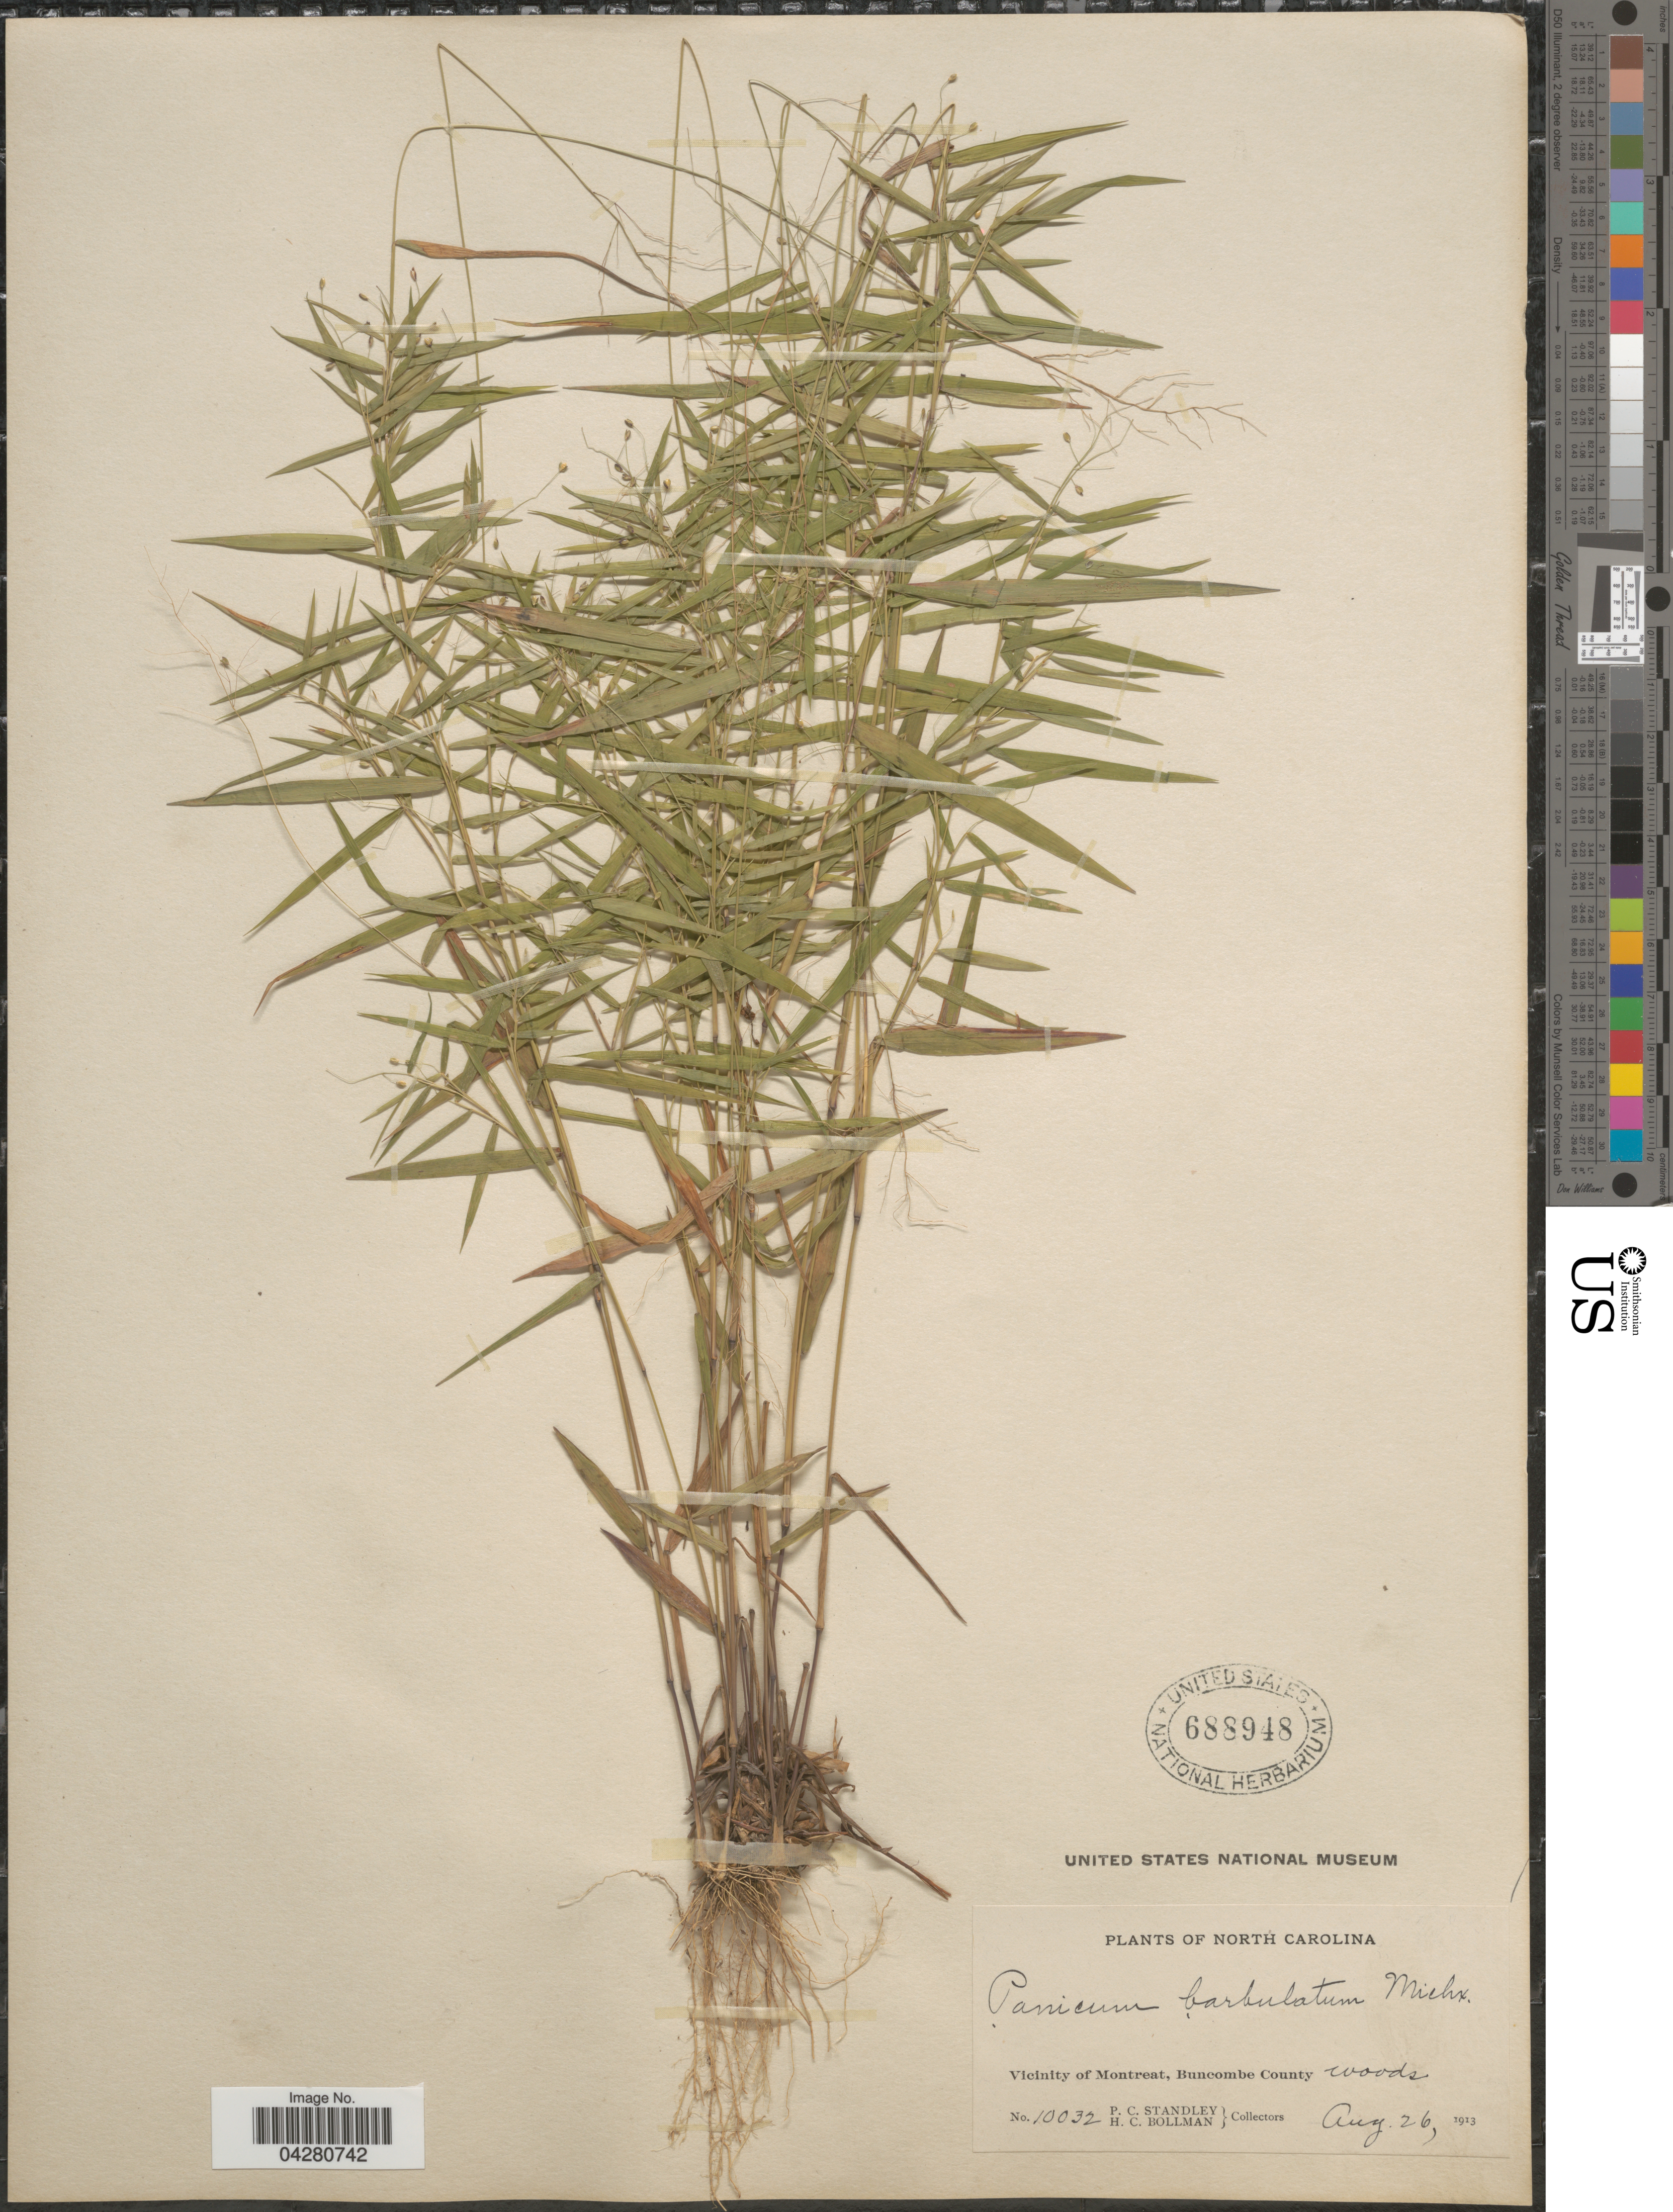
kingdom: Plantae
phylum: Tracheophyta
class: Liliopsida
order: Poales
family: Poaceae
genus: Dichanthelium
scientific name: Dichanthelium dichotomum var. dichotomum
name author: (L.) Gould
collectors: P. C. Standley & H. C. Bollman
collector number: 10032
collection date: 1913-08-26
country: United States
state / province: North Carolina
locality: Vicinity of Montreat, Buncombe County woods.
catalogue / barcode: US 688948